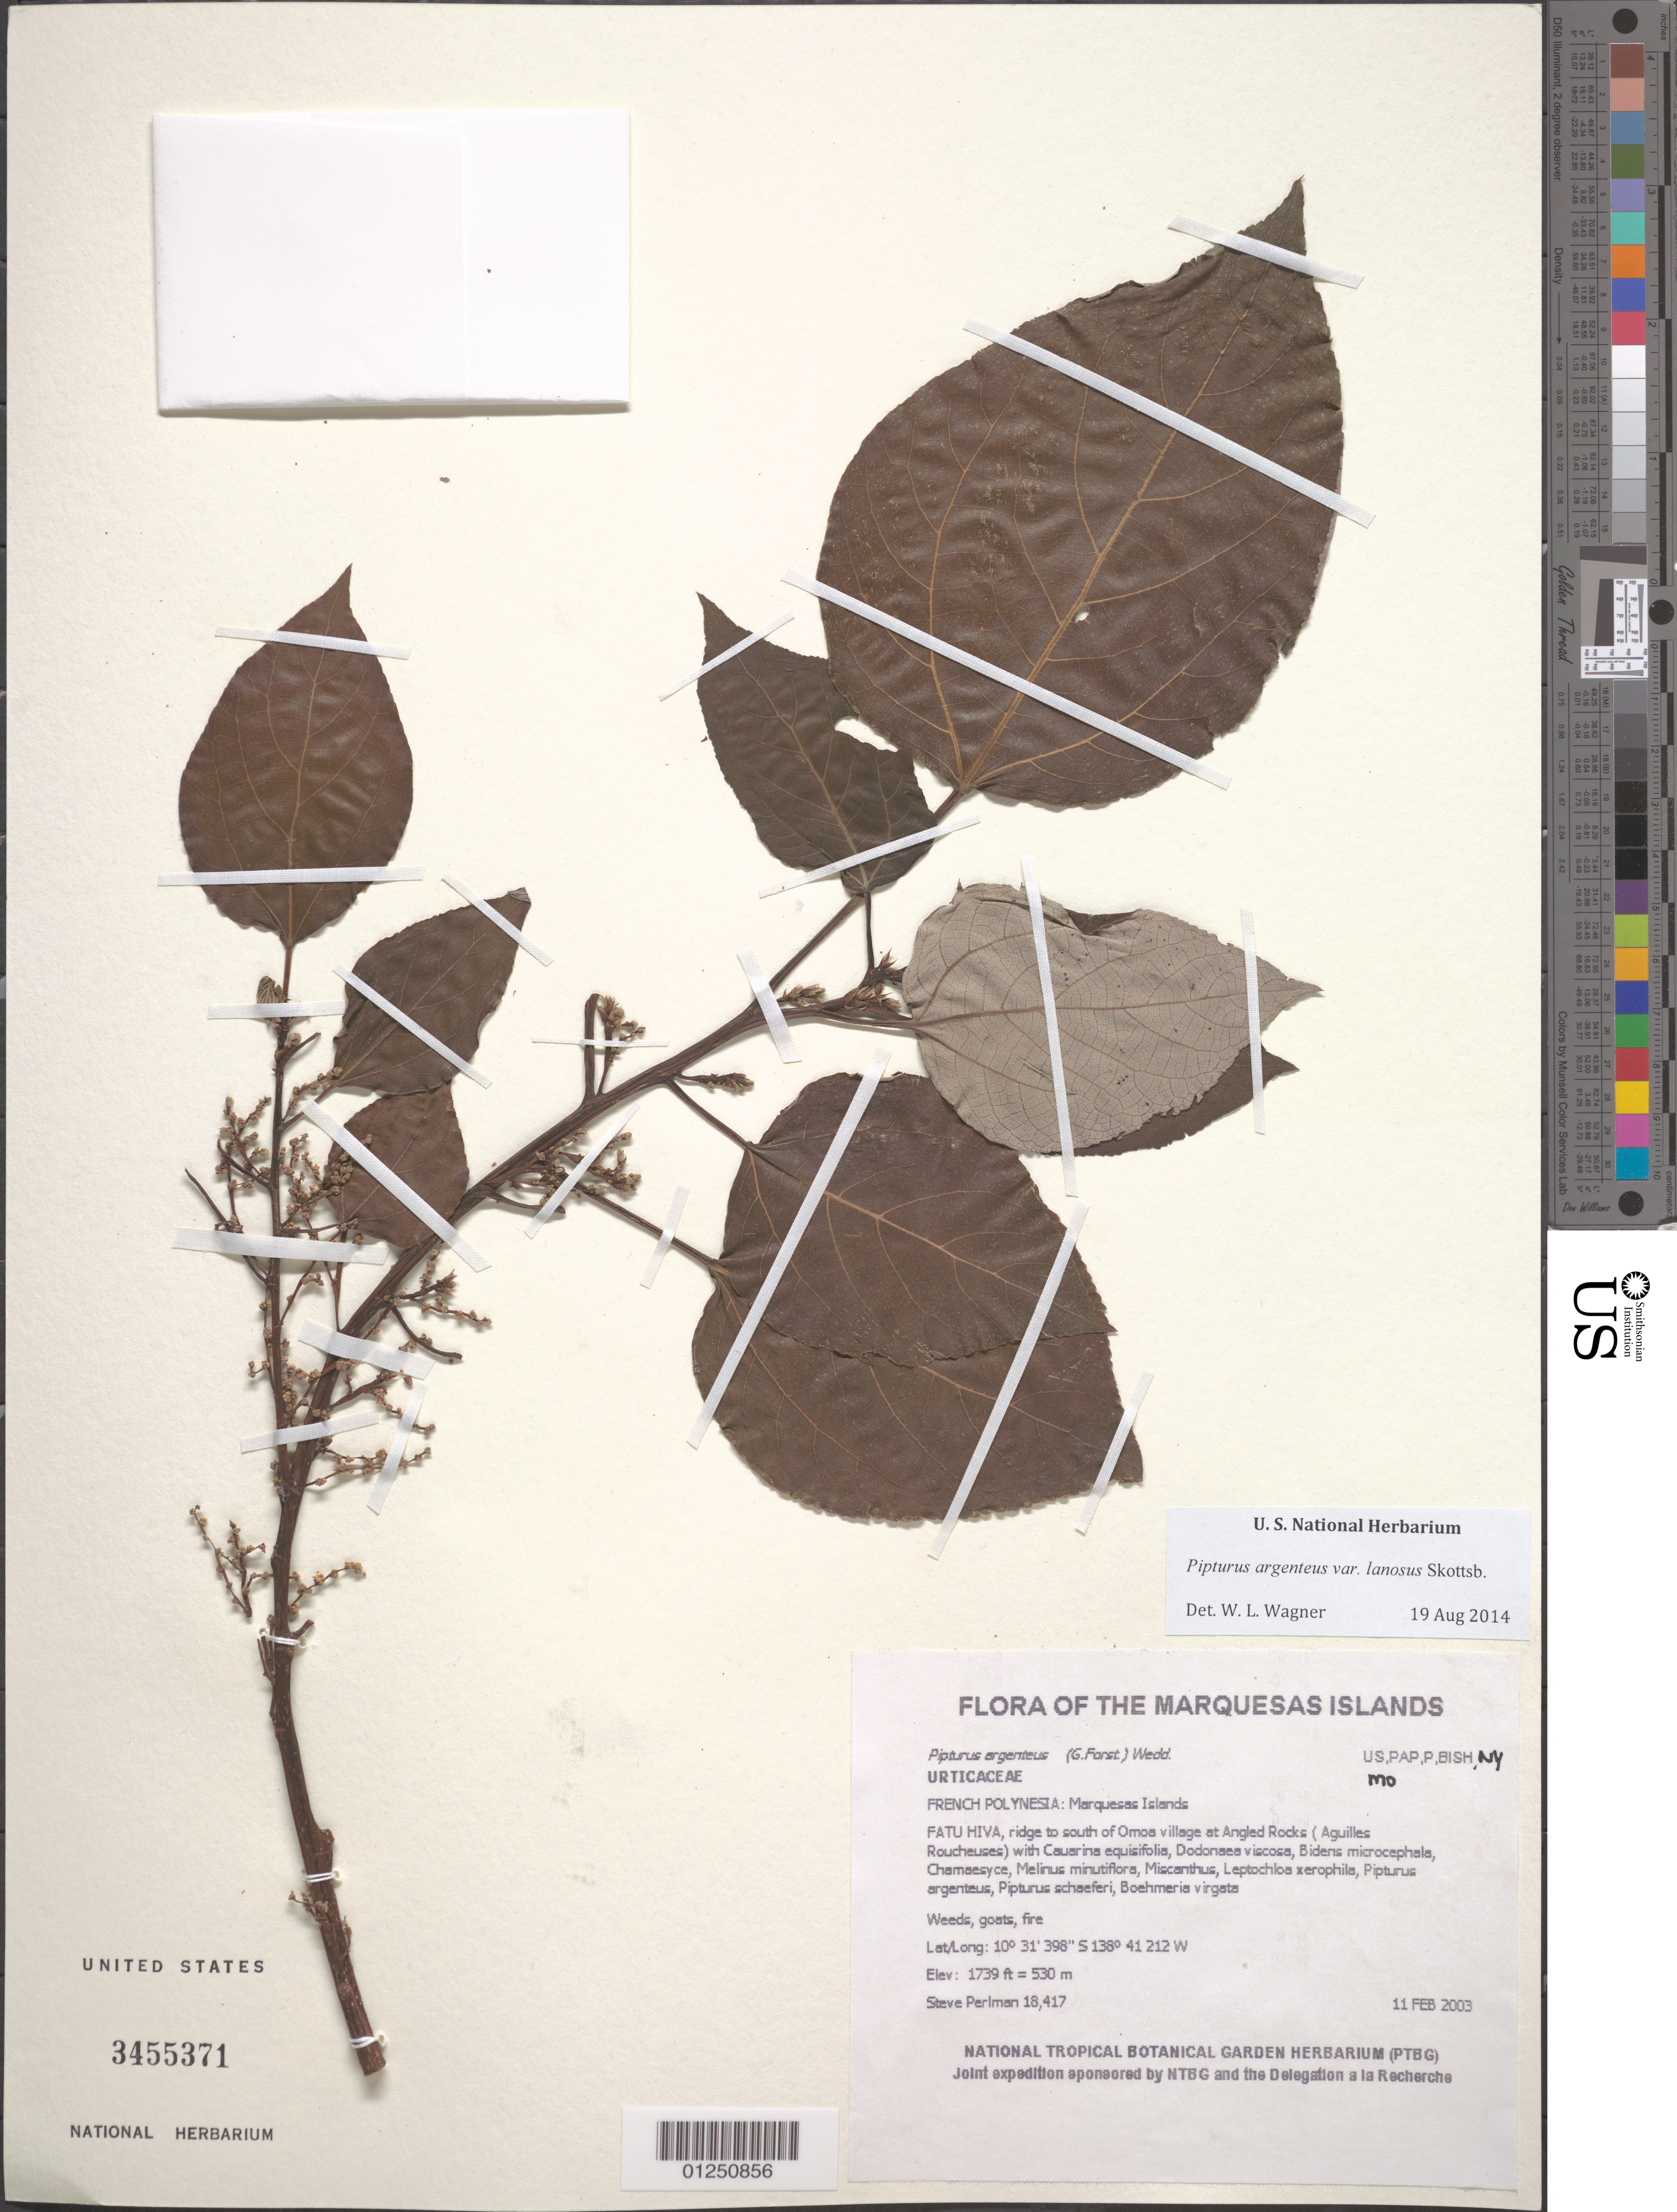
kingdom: Plantae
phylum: Tracheophyta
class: Magnoliopsida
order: Rosales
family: Urticaceae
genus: Pipturus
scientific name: Pipturus argenteus var. lanosus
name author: Schott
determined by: Lorence, David H., (PTBG), National Tropical Botanical Garden (UNITED STATES)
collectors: S. P. Perlman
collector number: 18417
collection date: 2003-02-11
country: French Polynesia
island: Fatu Hiva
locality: Ridge to south of Omoa village at Angled Rocks ( Aguilles Roucheuses)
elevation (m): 530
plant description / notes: Weeds, goats, fire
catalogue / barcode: US 3455371